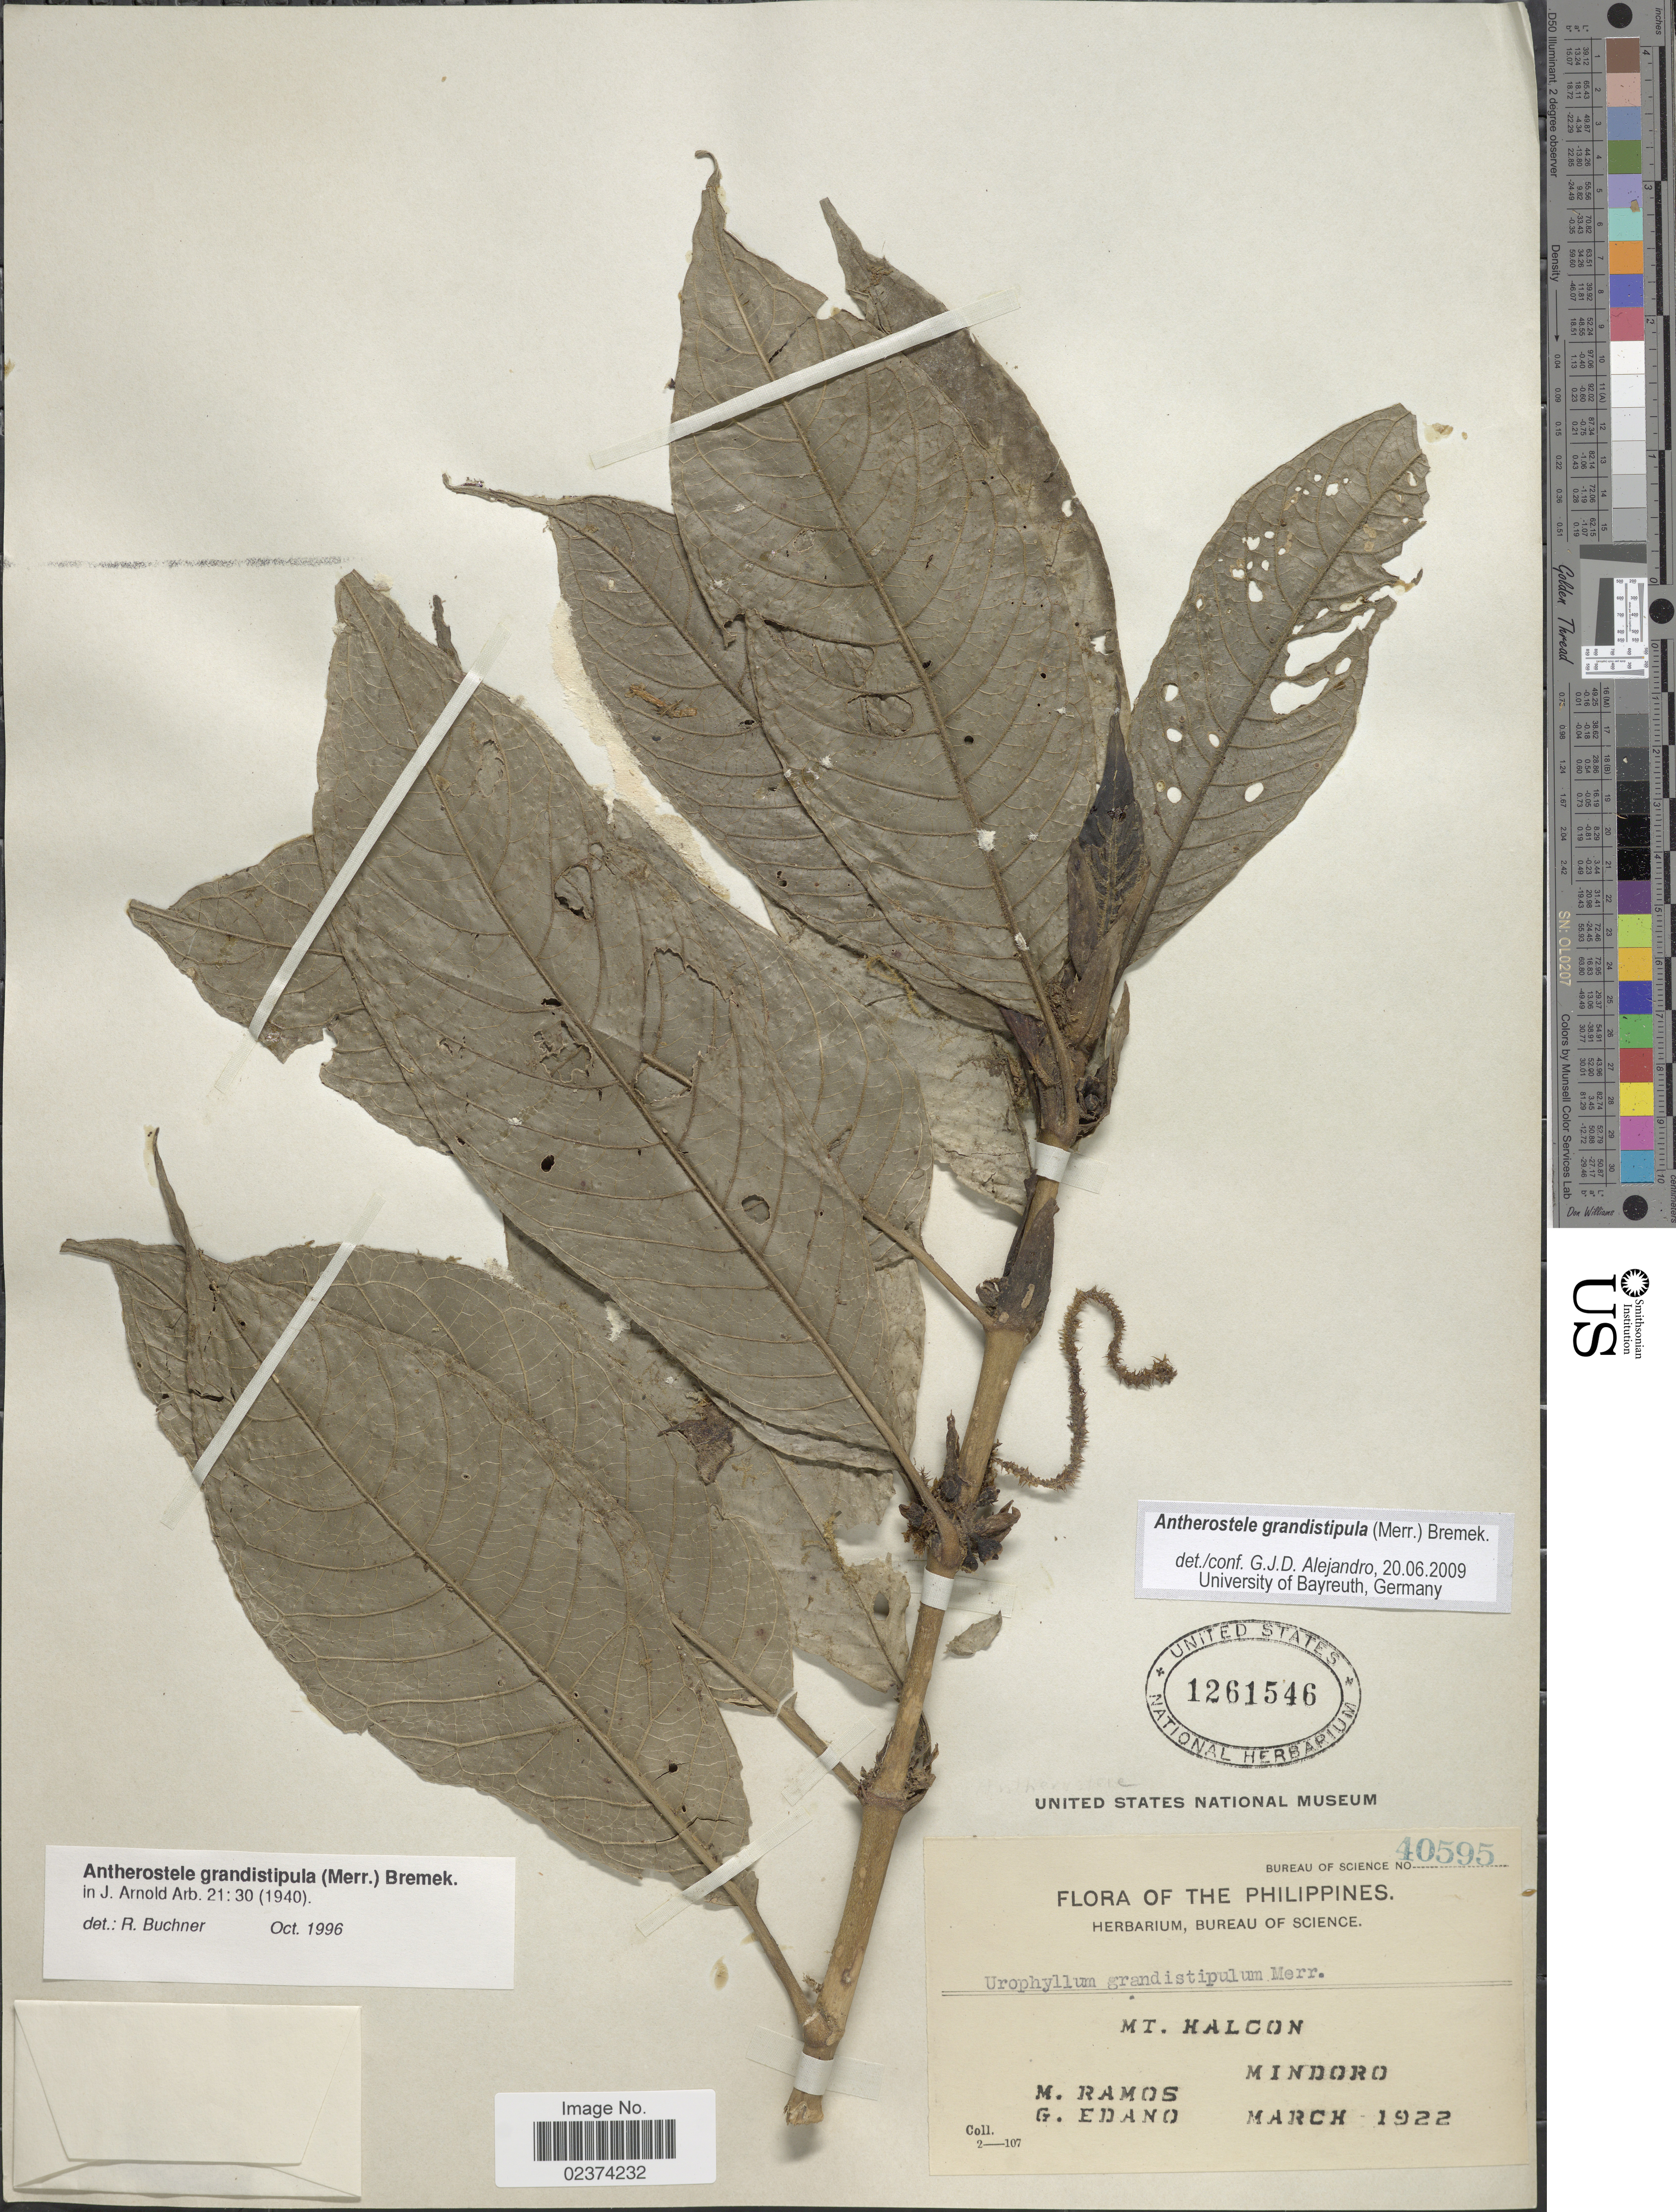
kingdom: Plantae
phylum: Tracheophyta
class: Magnoliopsida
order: Gentianales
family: Rubiaceae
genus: Antherostele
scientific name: Antherostele grandistipula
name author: (Merr.) Bremek.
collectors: M. Ramos & G. Edaño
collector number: Bureau of Science 40595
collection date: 1922-03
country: Philippines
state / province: Mimaropa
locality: Mt. Halcon, Mindoro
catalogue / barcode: US 1261546